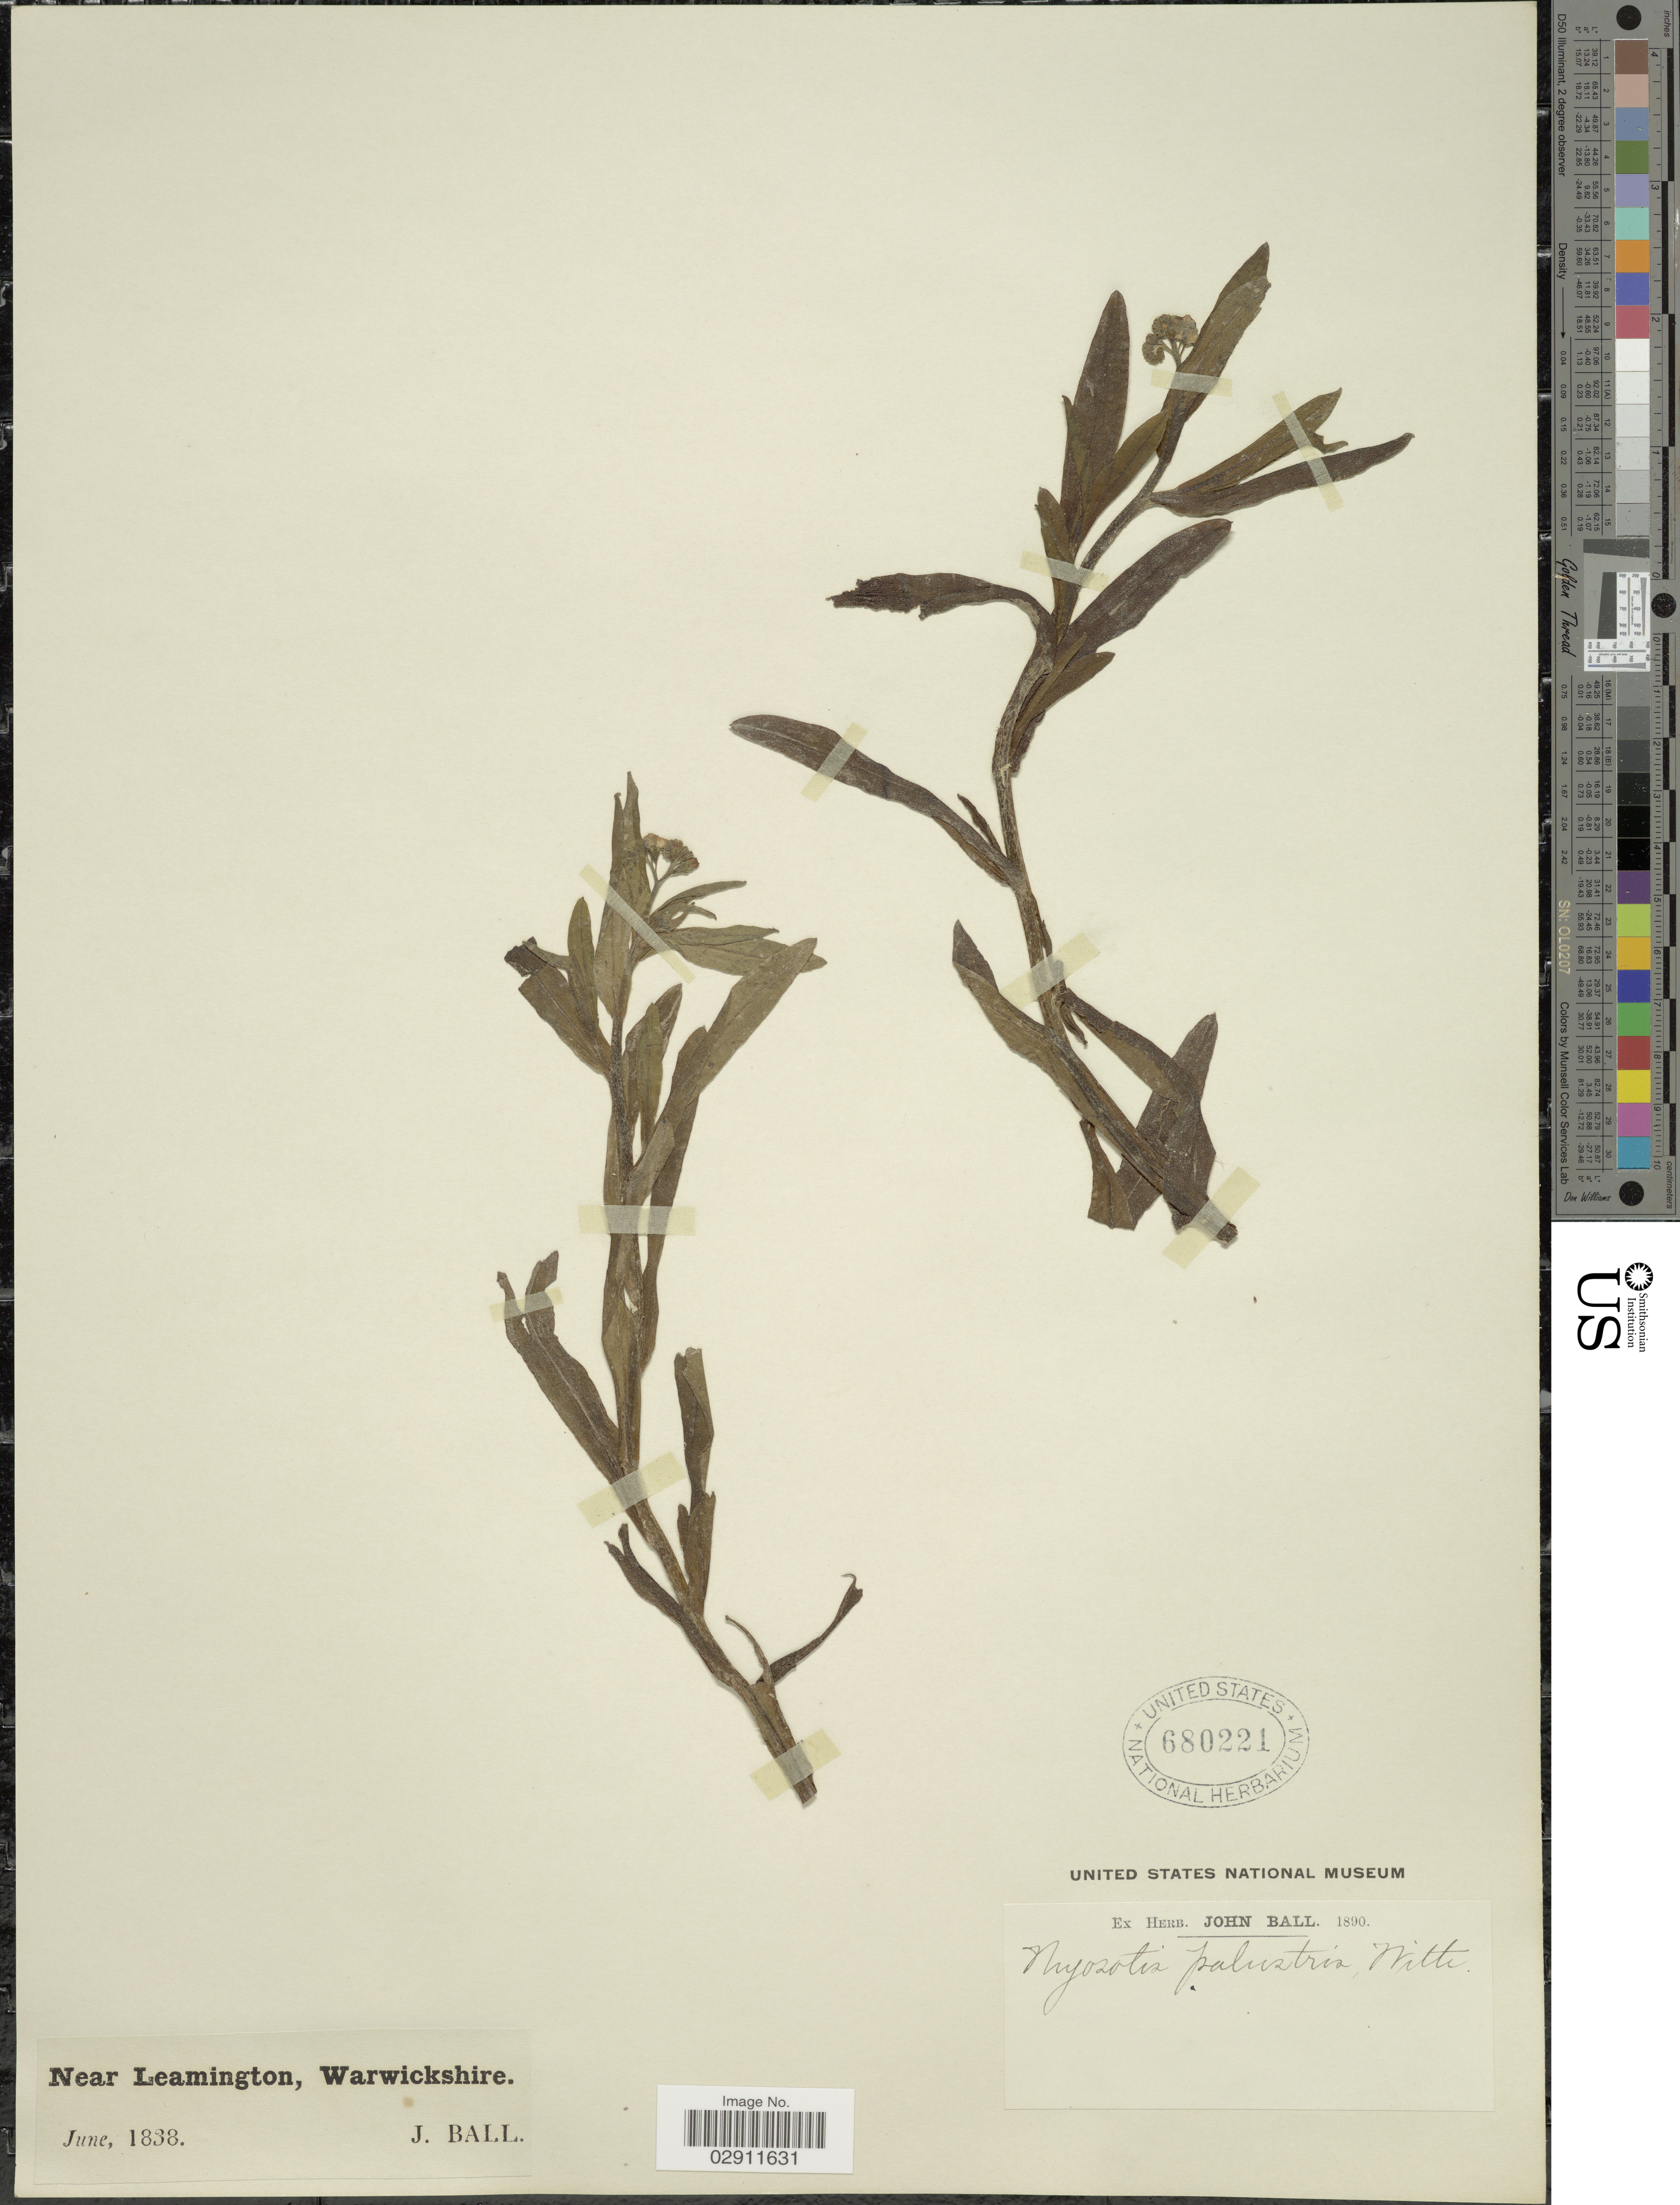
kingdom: Plantae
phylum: Tracheophyta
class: Magnoliopsida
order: Boraginales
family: Boraginaceae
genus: Myosotis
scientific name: Myosotis palustris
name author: L.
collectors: J. Ball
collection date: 1838-06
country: United Kingdom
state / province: England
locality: Near Leamington, Warwickshire.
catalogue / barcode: US 680221